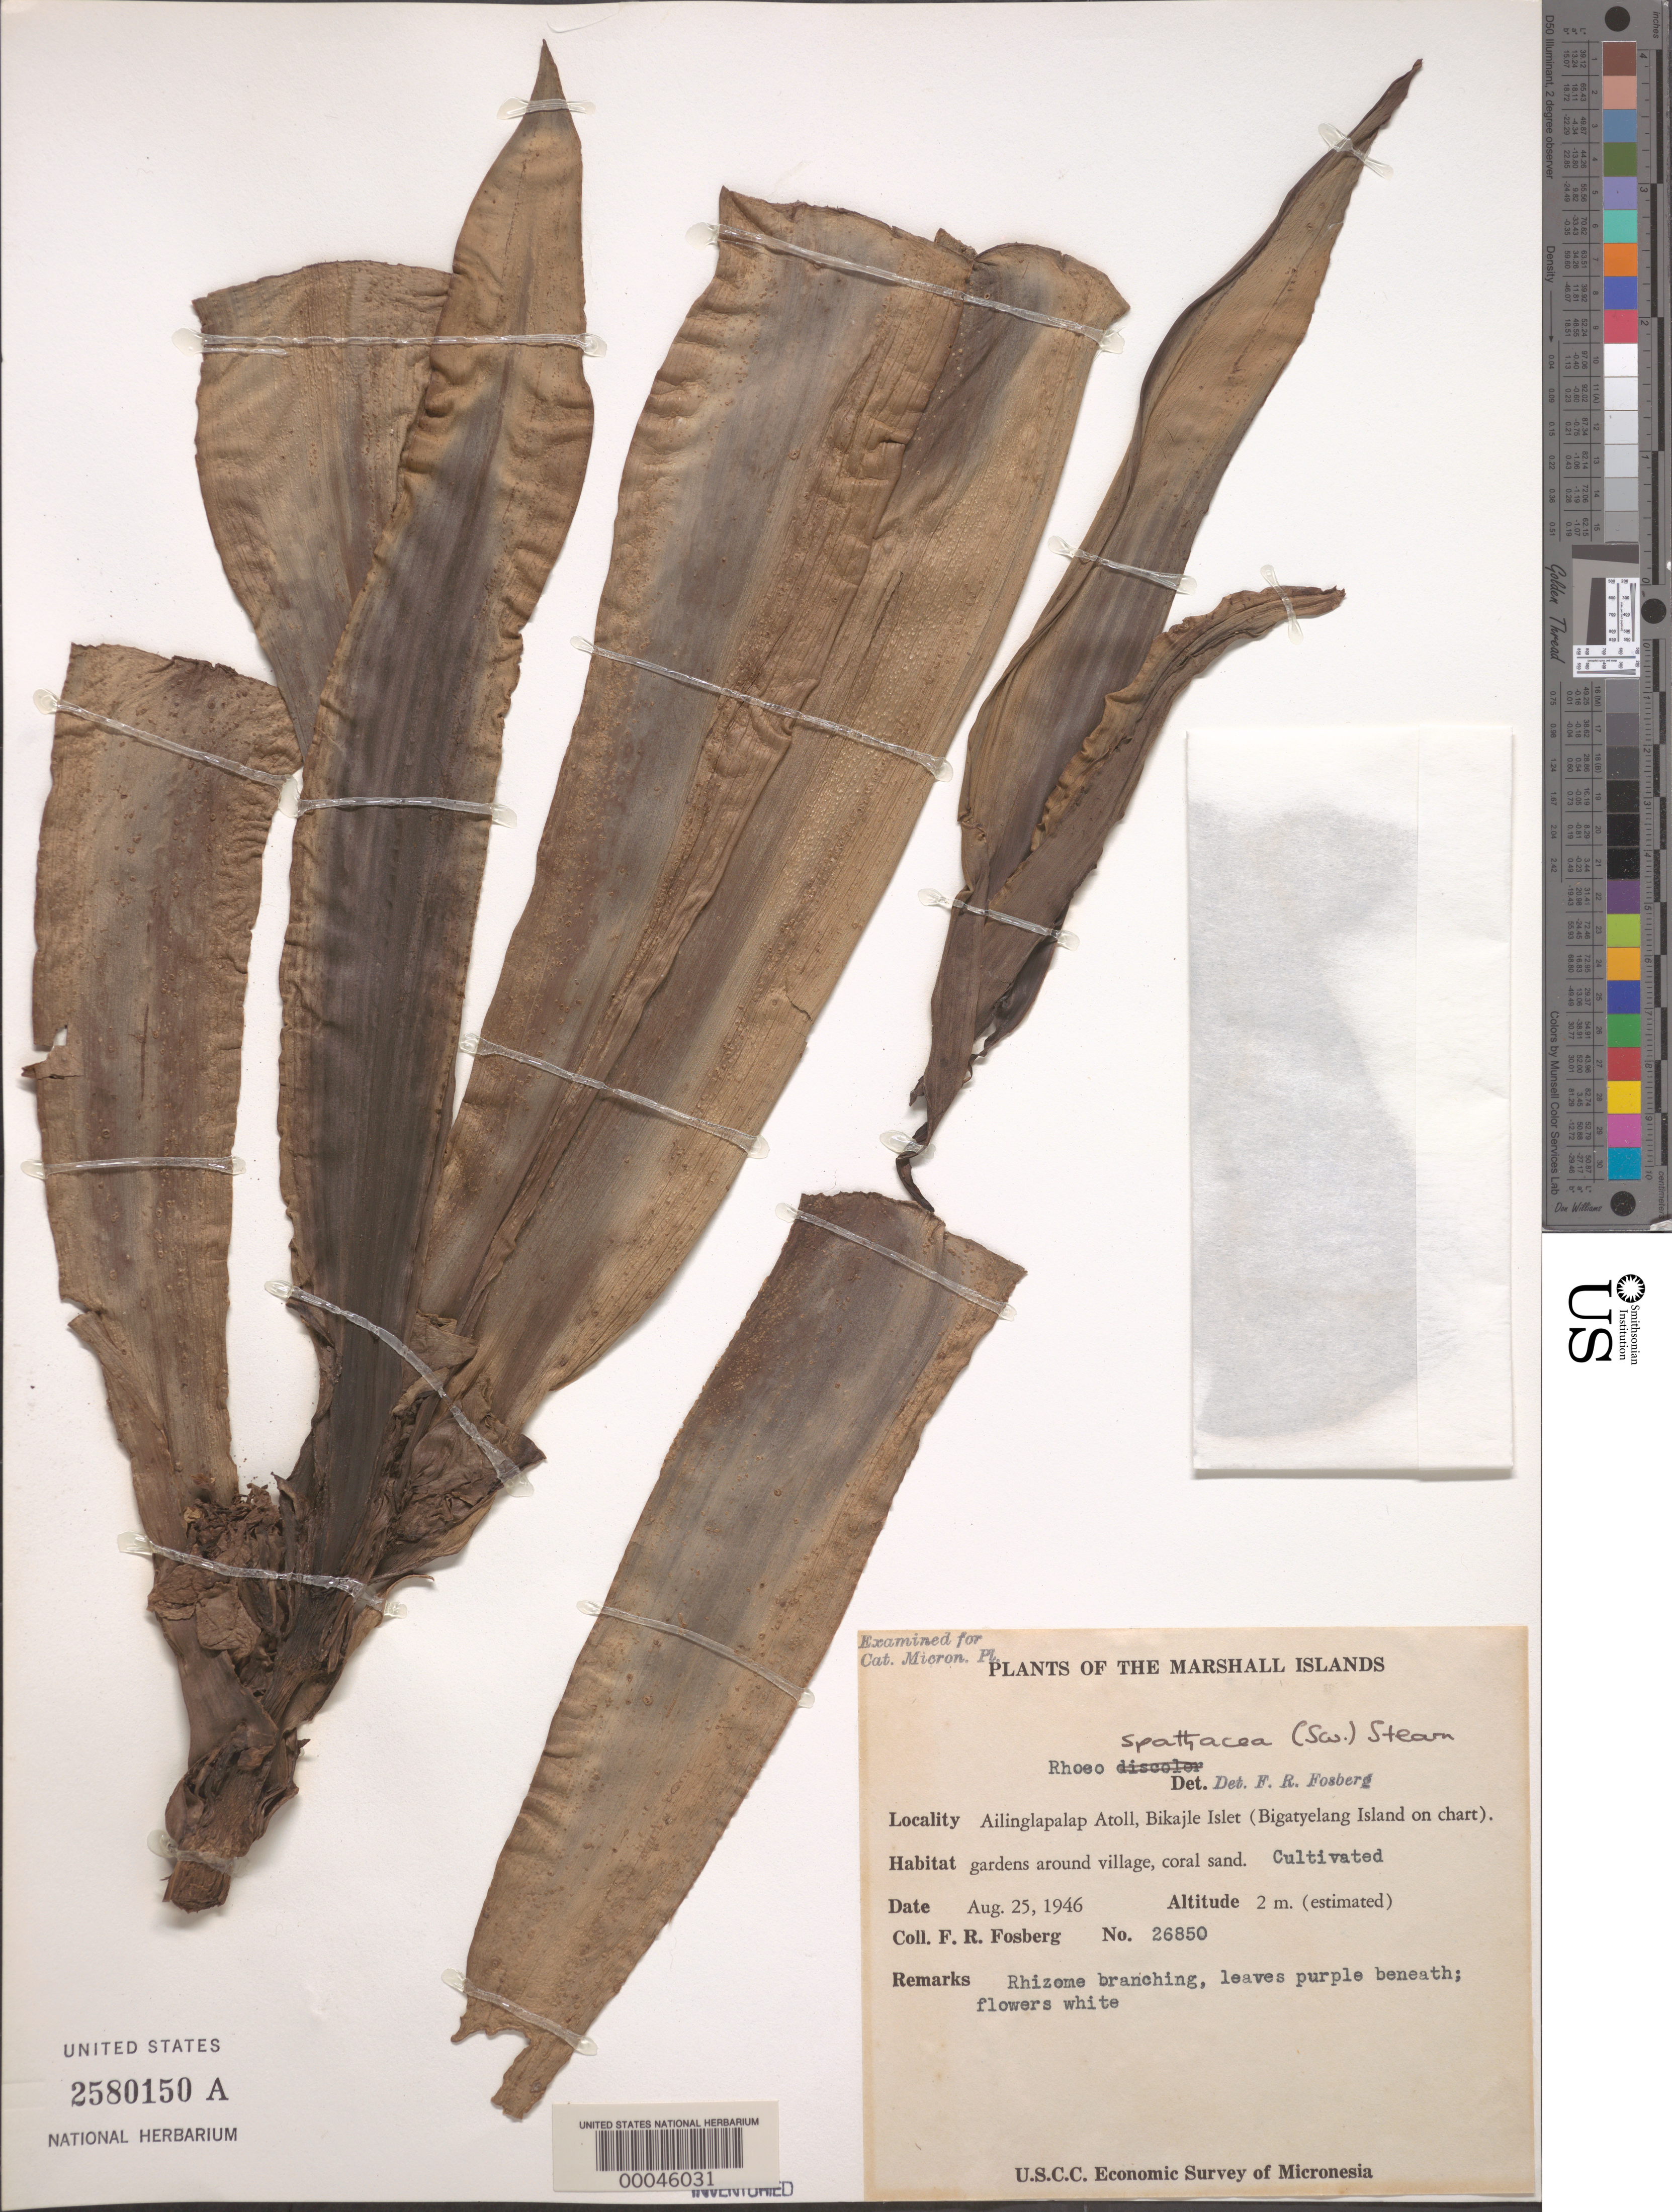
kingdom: Plantae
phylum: Tracheophyta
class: Liliopsida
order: Commelinales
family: Commelinaceae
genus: Tradescantia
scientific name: Tradescantia spathacea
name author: Sw.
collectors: F. R. Fosberg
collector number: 26850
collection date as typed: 25 Aug 1946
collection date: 1946-08-25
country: Marshall Islands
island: Ailinglaplap [Ailinglapalap] Atoll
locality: Bigatyelang Islet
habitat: Gardens around village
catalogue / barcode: US 2580150A